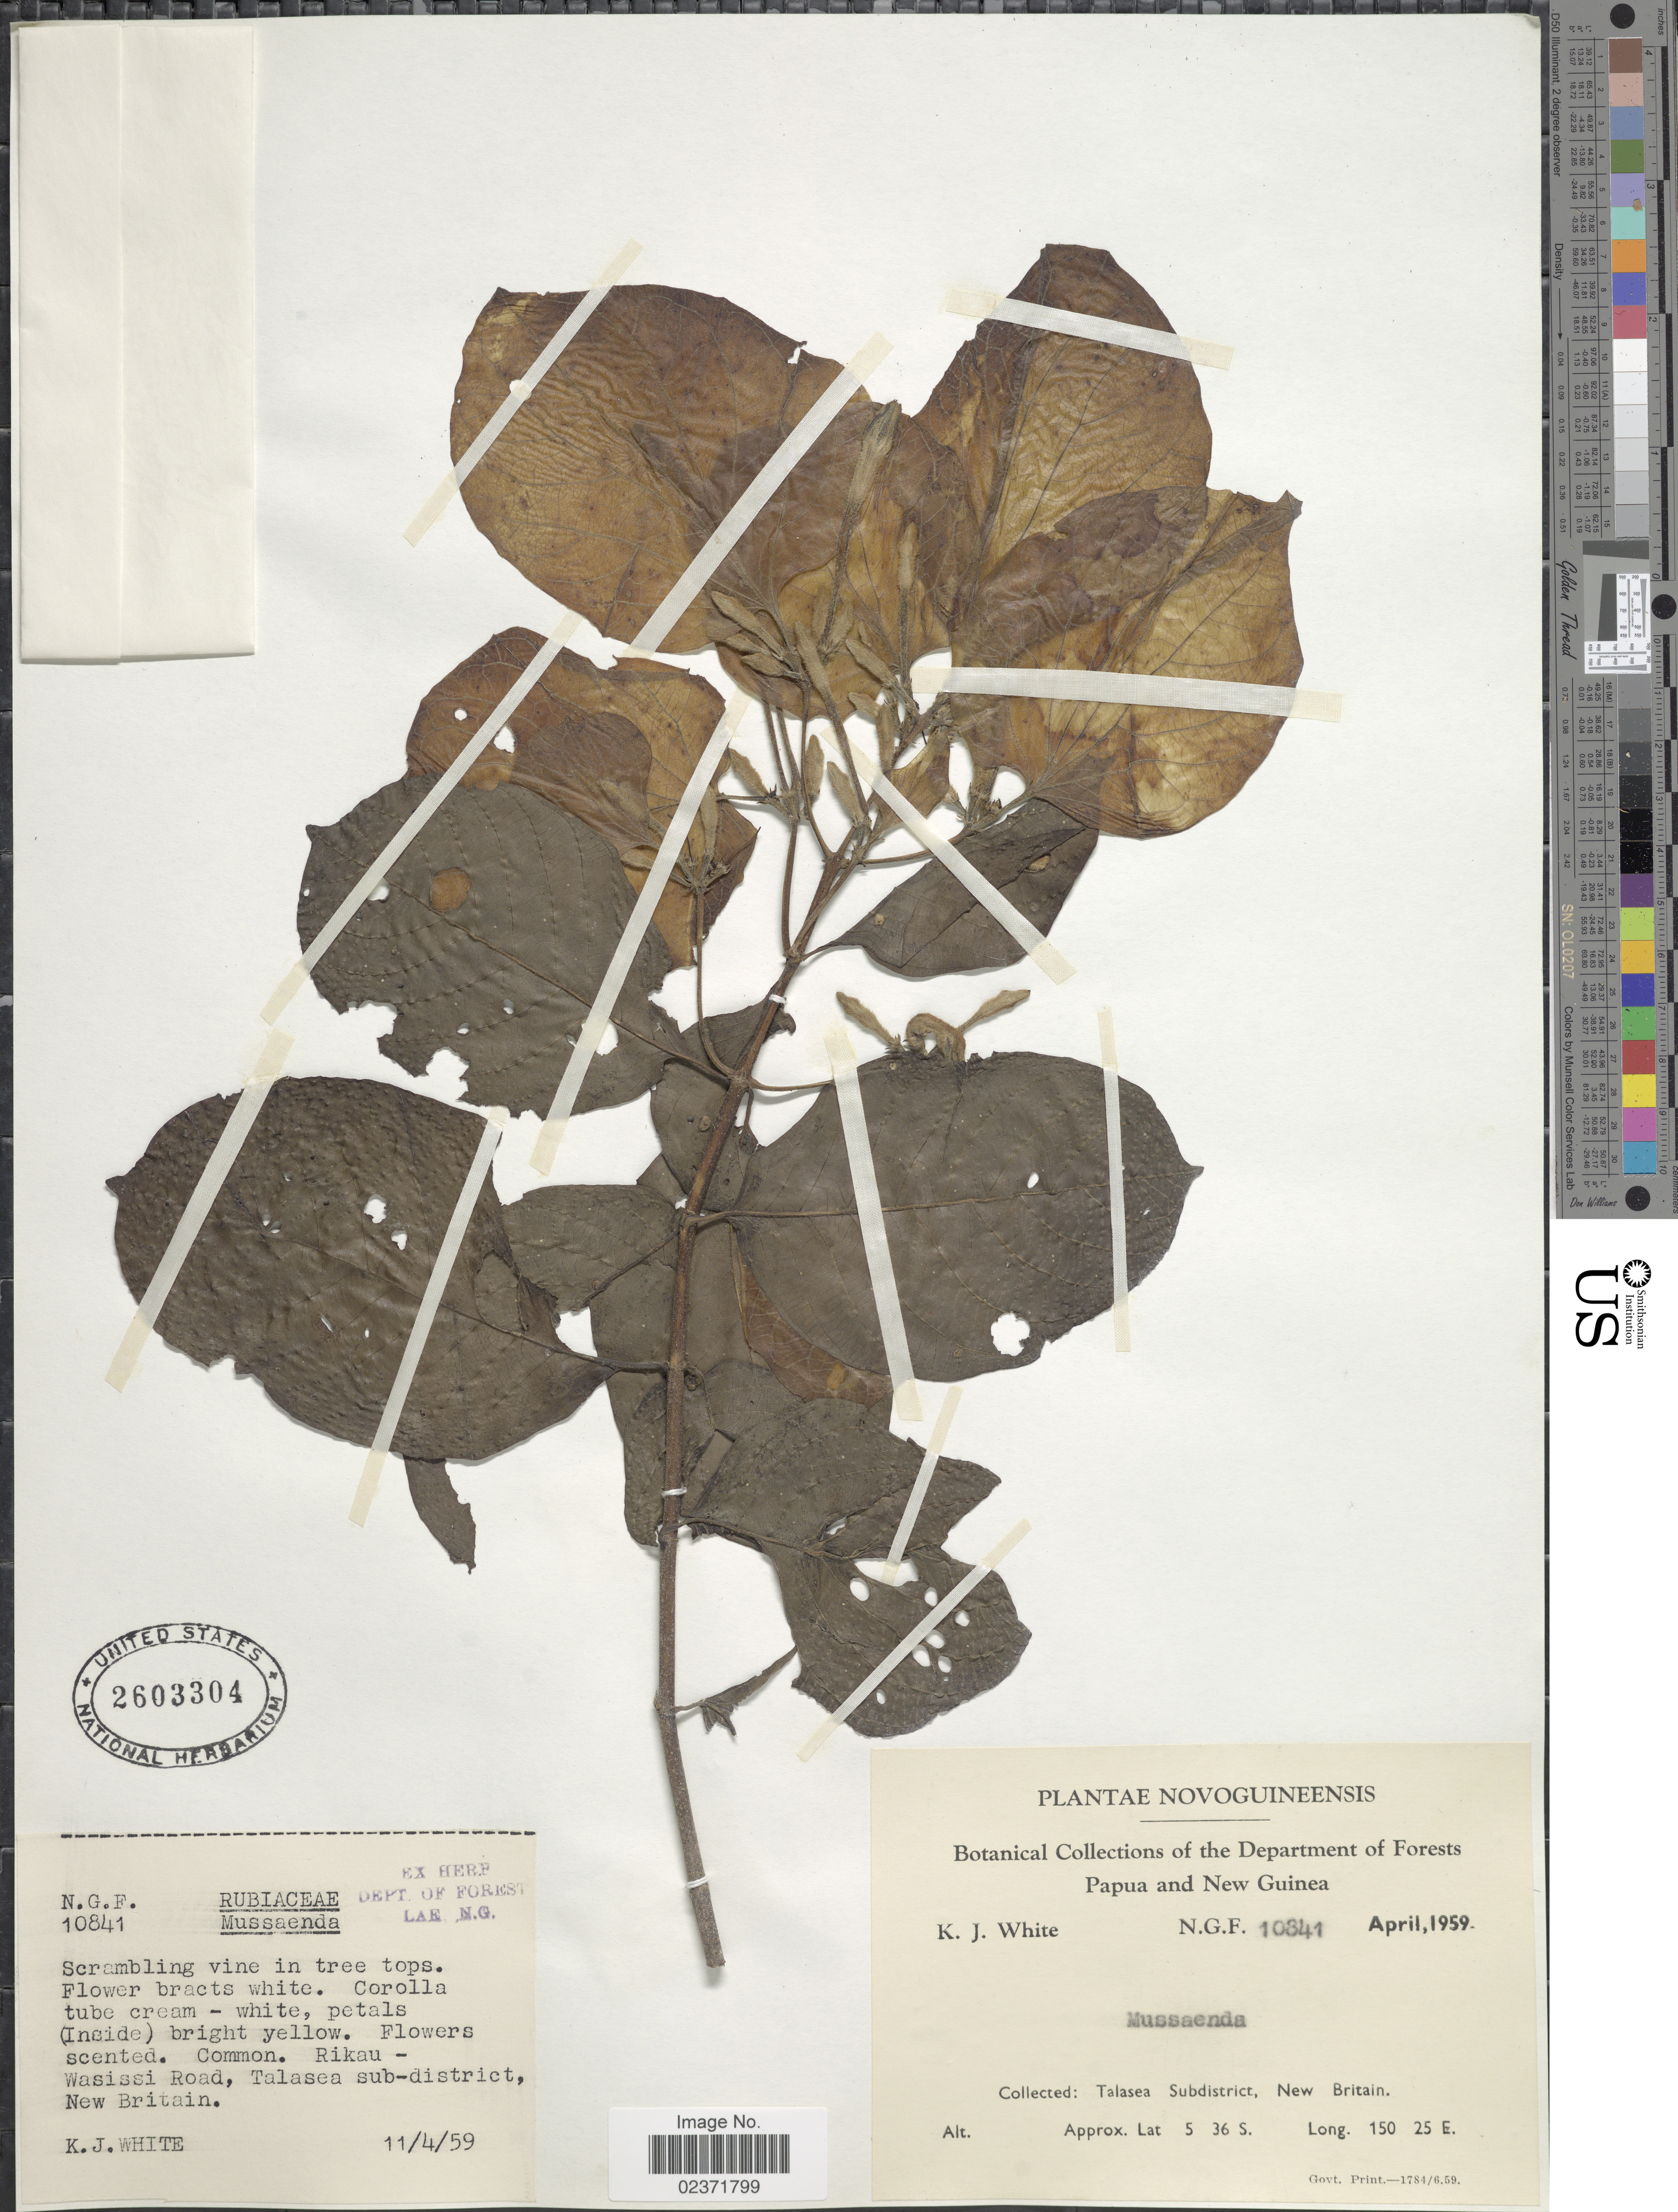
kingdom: Plantae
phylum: Tracheophyta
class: Magnoliopsida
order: Gentianales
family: Rubiaceae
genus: Mussaenda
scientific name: Mussaenda sp.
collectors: K. J. White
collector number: N.G.F. 10841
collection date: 1959-04-11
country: Papua New Guinea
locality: NovoGuineensis, Papua and New Guinea, Talasea Subdistrict, New Britain, Rikau - Wasissi Road, Talasea sub-district, New Britain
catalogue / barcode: US 2603304